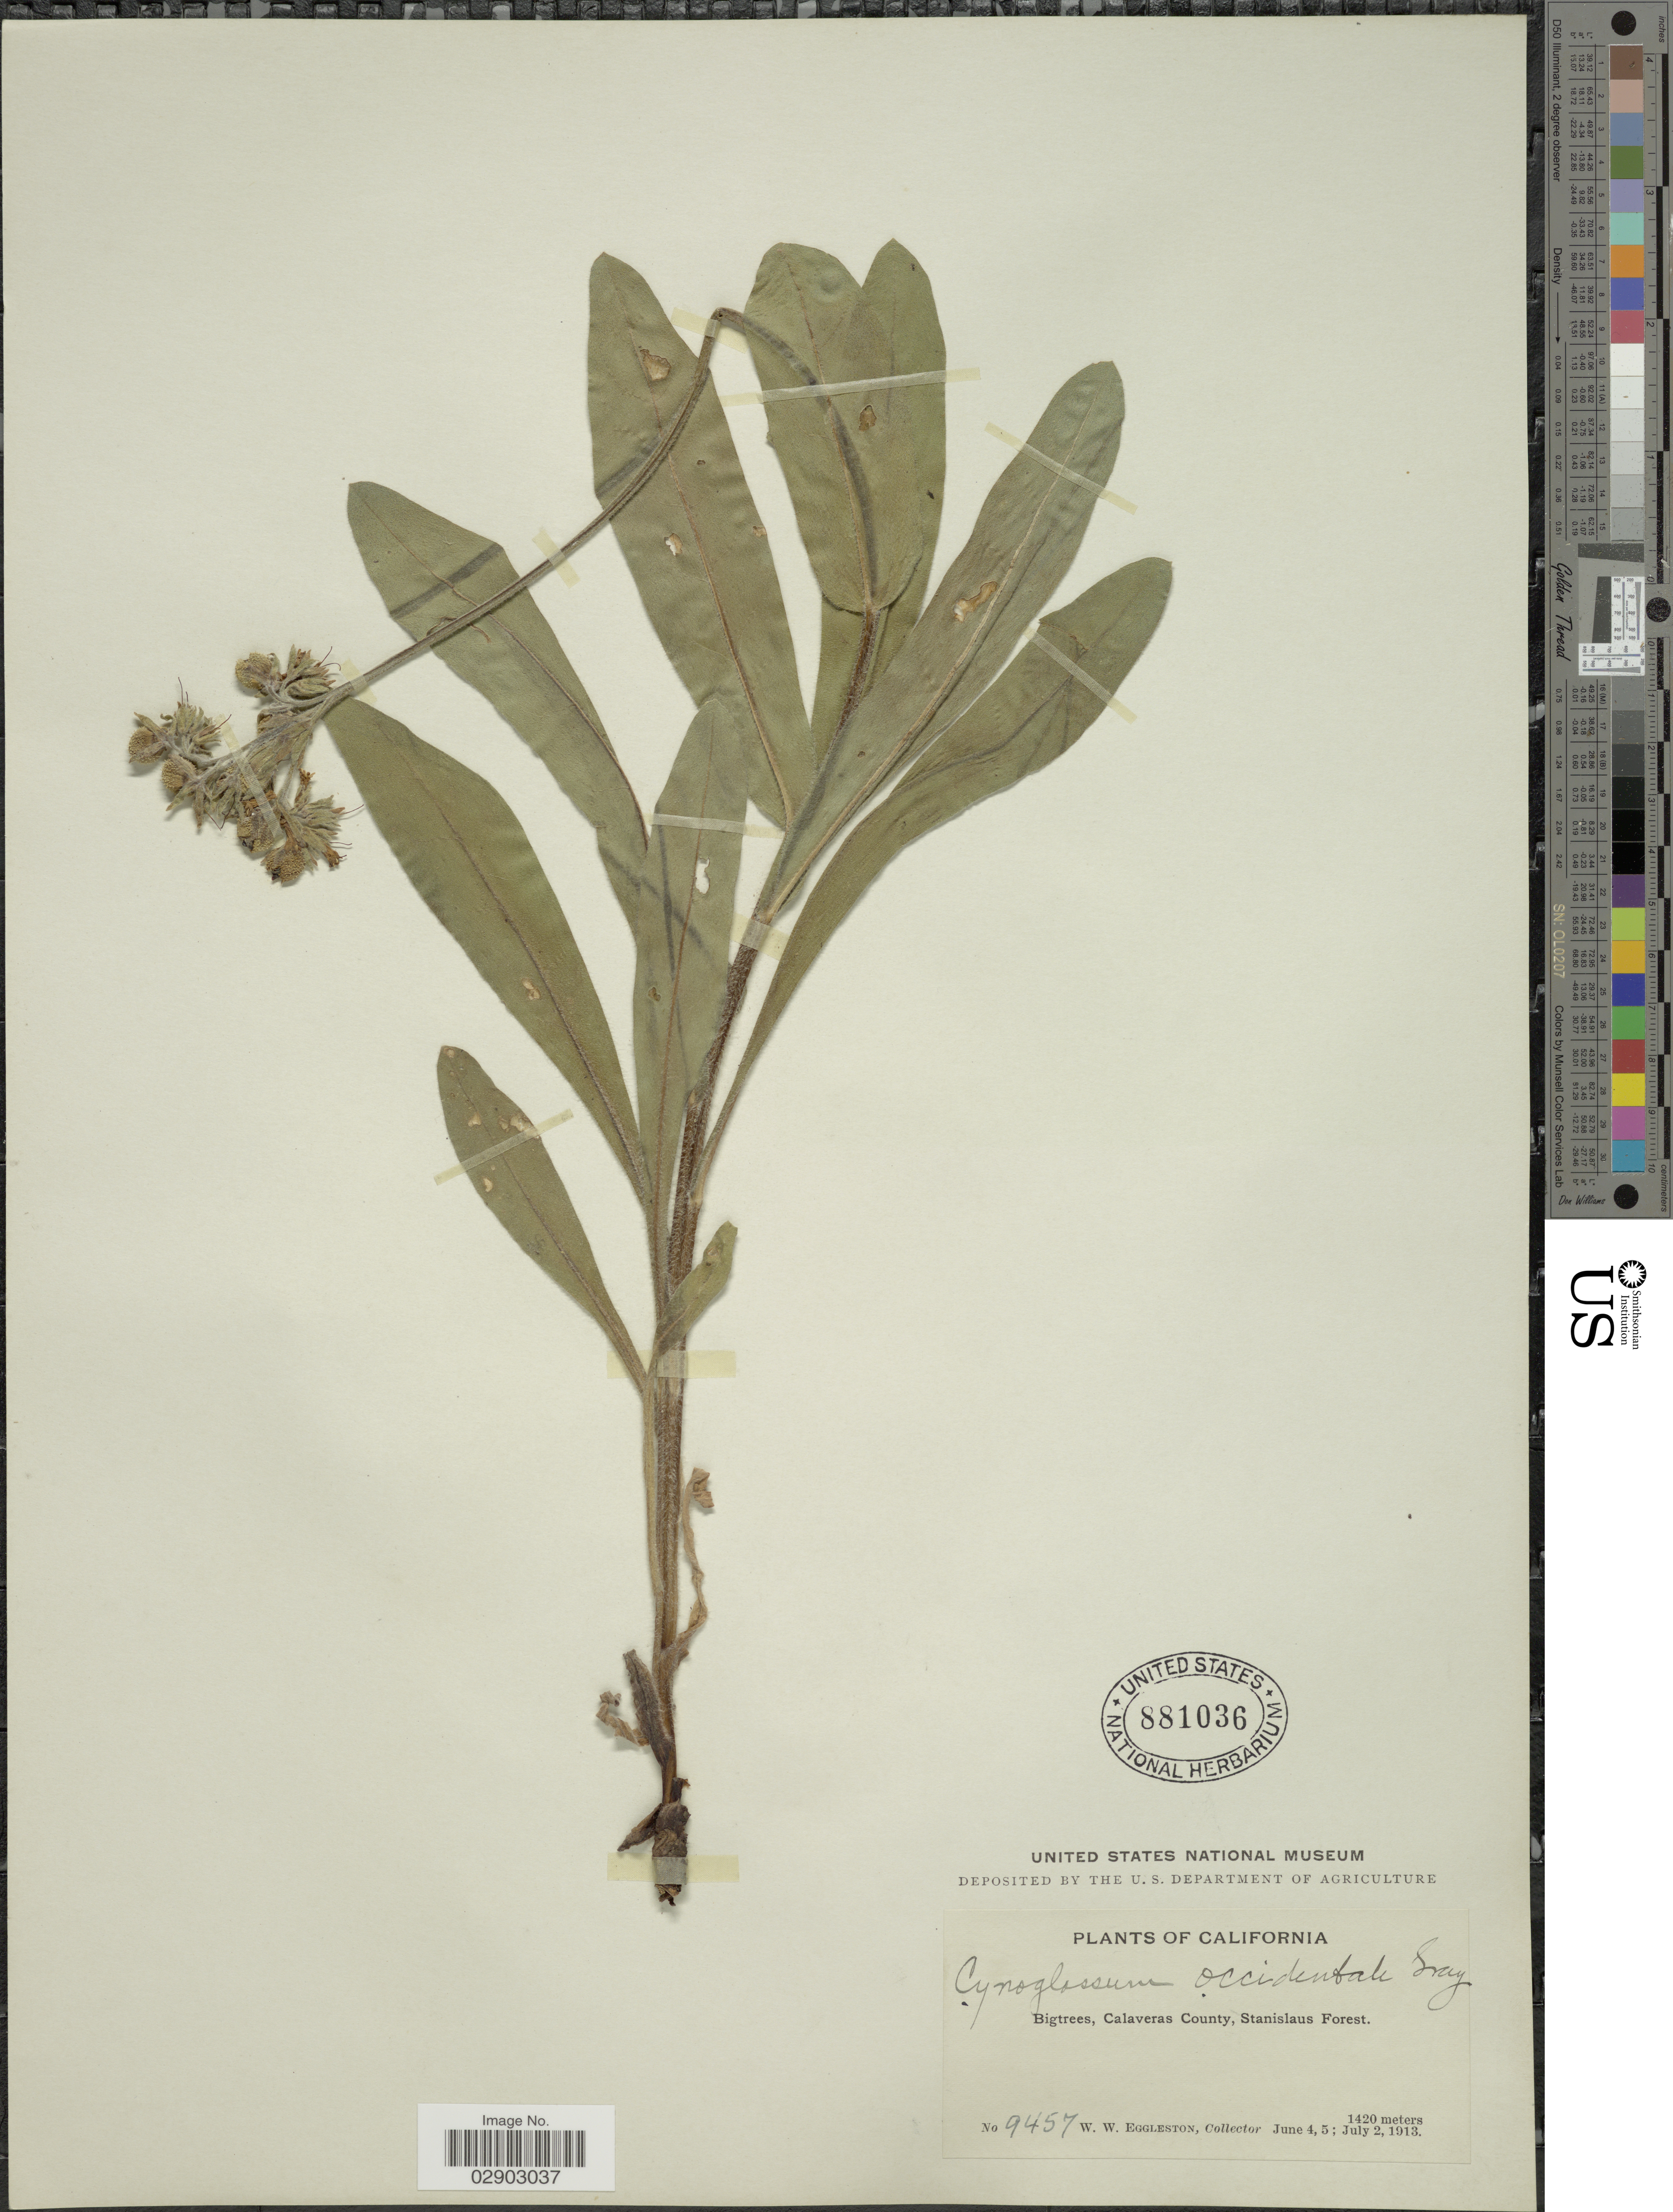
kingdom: Plantae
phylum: Tracheophyta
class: Magnoliopsida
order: Boraginales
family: Boraginaceae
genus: Cynoglossum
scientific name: Cynoglossum occidentale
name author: A. Gray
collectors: W. W. Eggleston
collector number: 9457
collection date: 1913-06-04/1913-07-02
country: United States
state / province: California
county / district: Calaveras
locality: Bigtrees, Calaveras County, Stanislaus Forest.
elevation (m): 1420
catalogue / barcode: US 881036